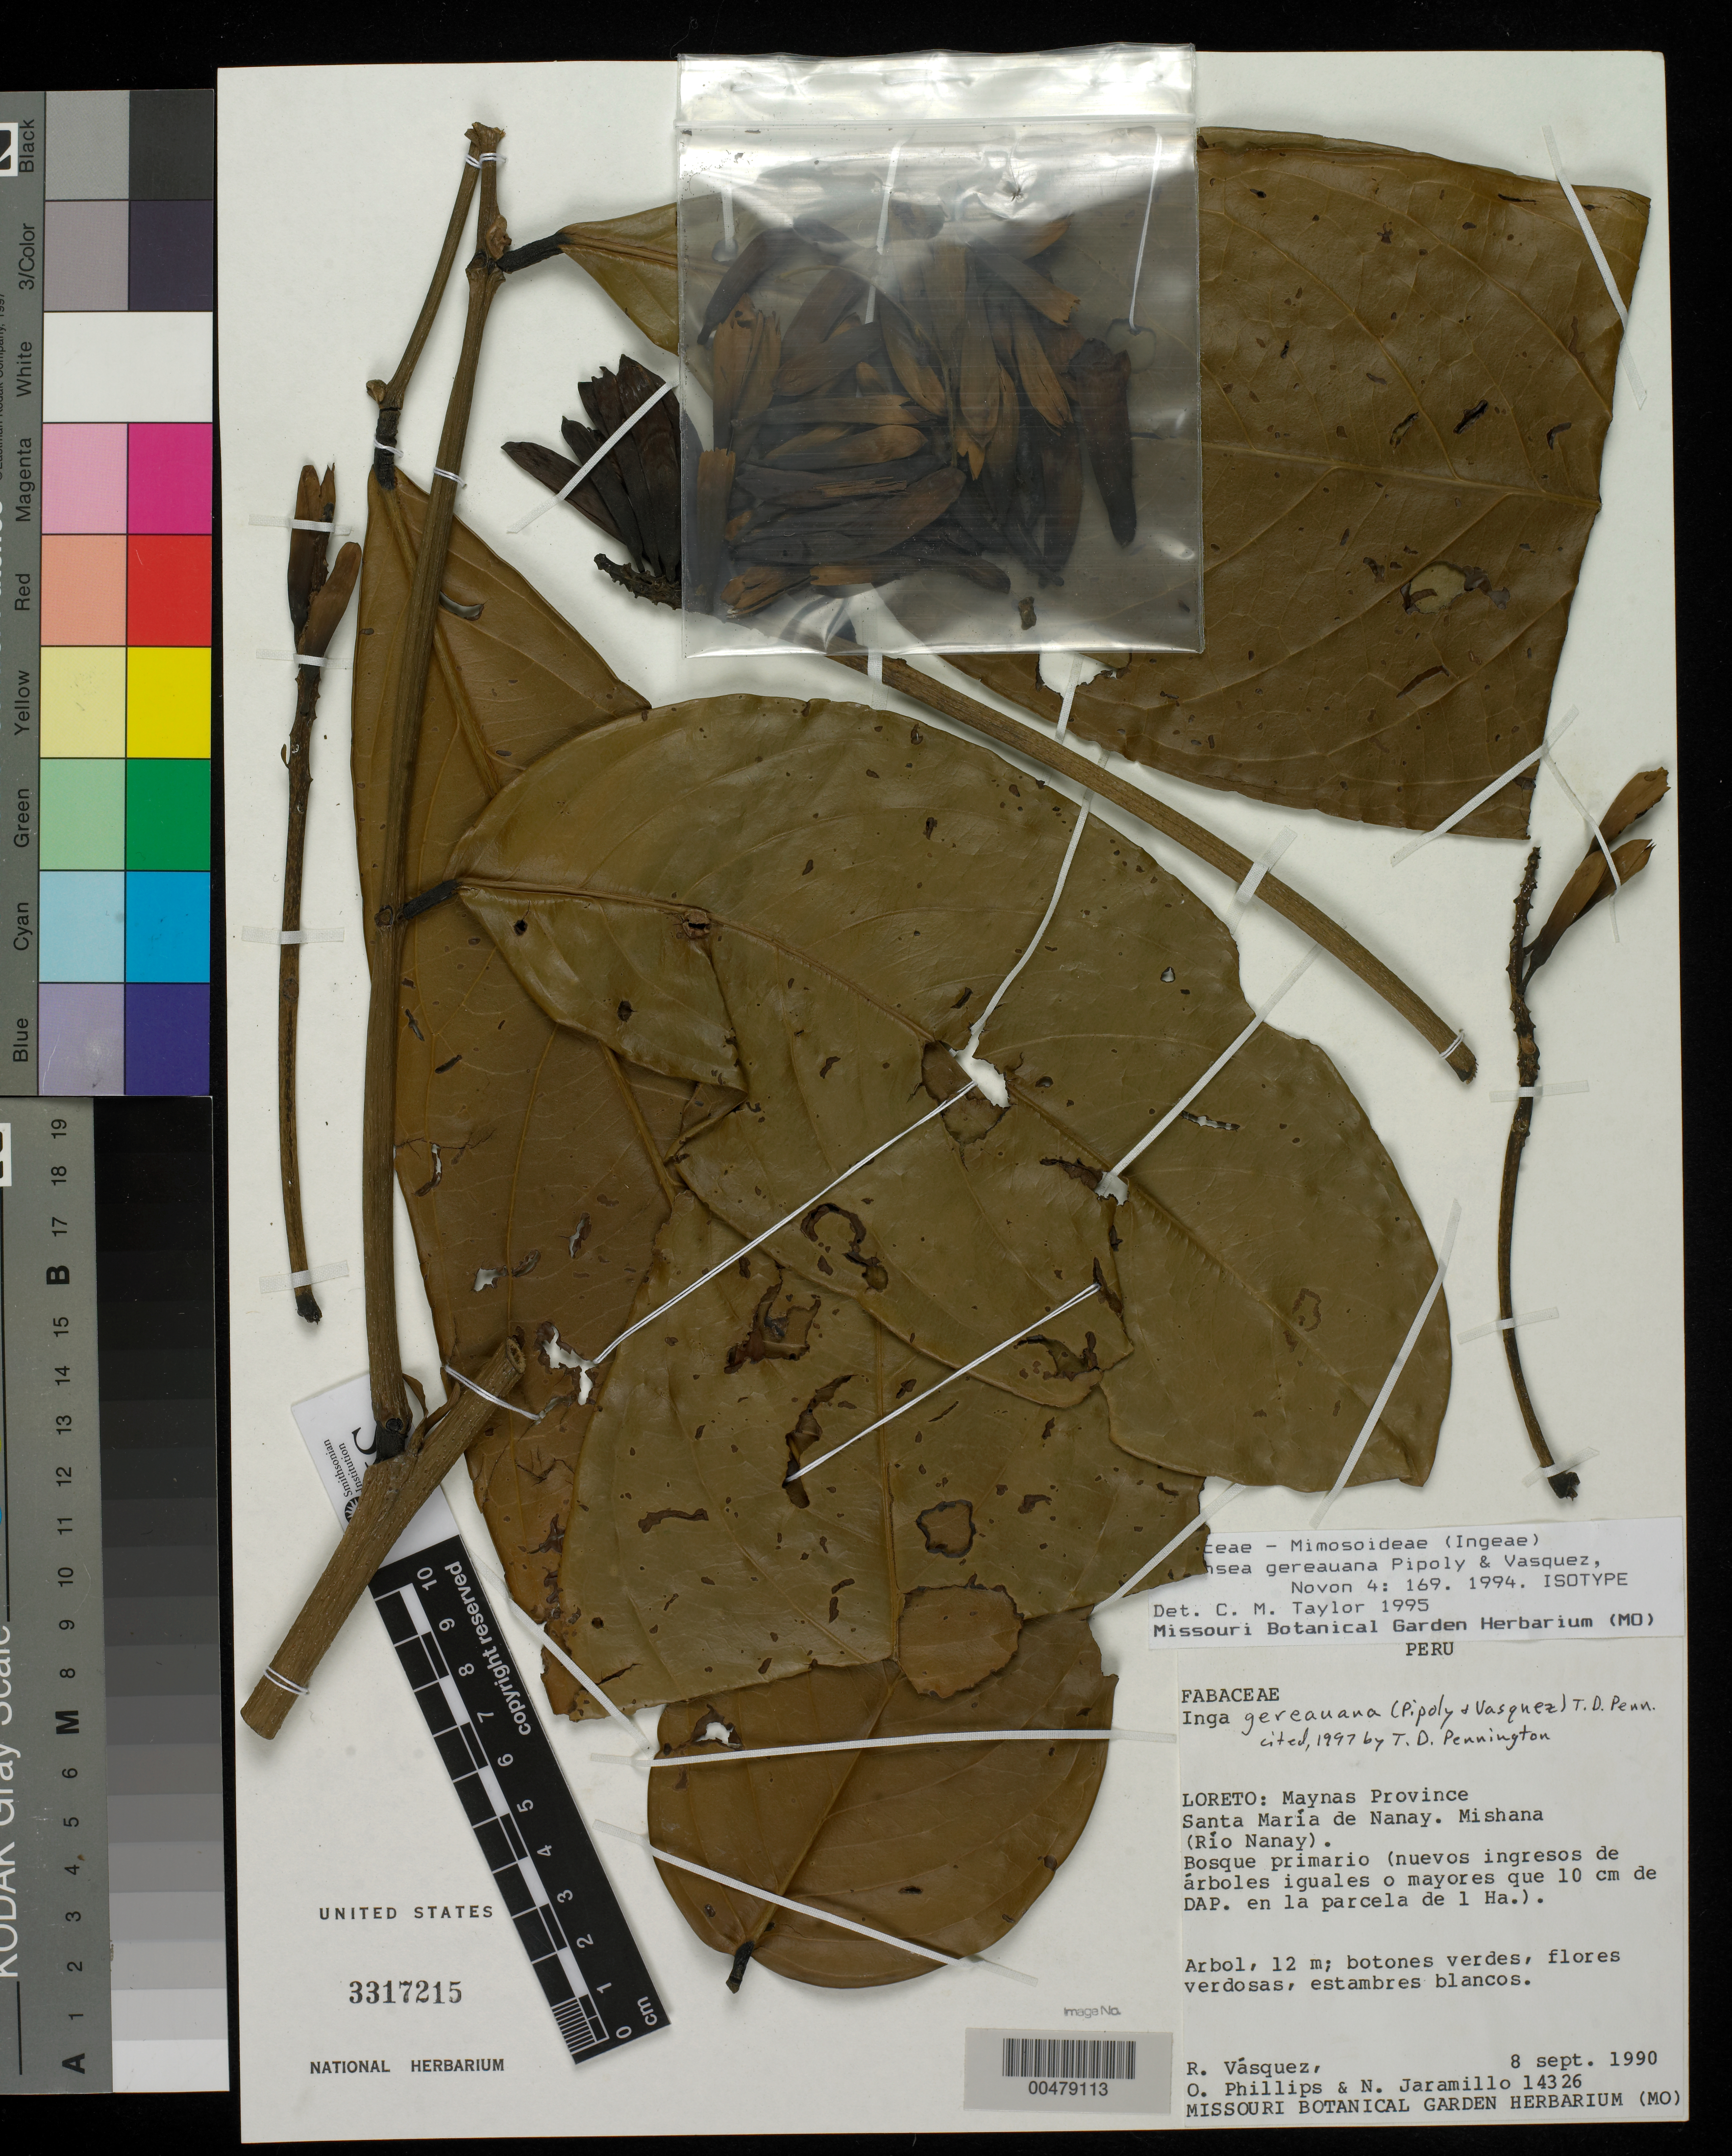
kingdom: Plantae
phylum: Tracheophyta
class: Magnoliopsida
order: Fabales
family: Fabaceae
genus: Affonsea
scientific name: Affonsea gereauana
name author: Pipoly & Vásquez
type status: Isotype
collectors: R. Vásquez, O. Phillips & N. Jaramillo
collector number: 14326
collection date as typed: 08 Sep 1990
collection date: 1990-09-08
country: Peru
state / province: Loreto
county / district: Maynas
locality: Santa Maria de Nanay, Mishana, Rio Nanay.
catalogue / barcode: US 3317215